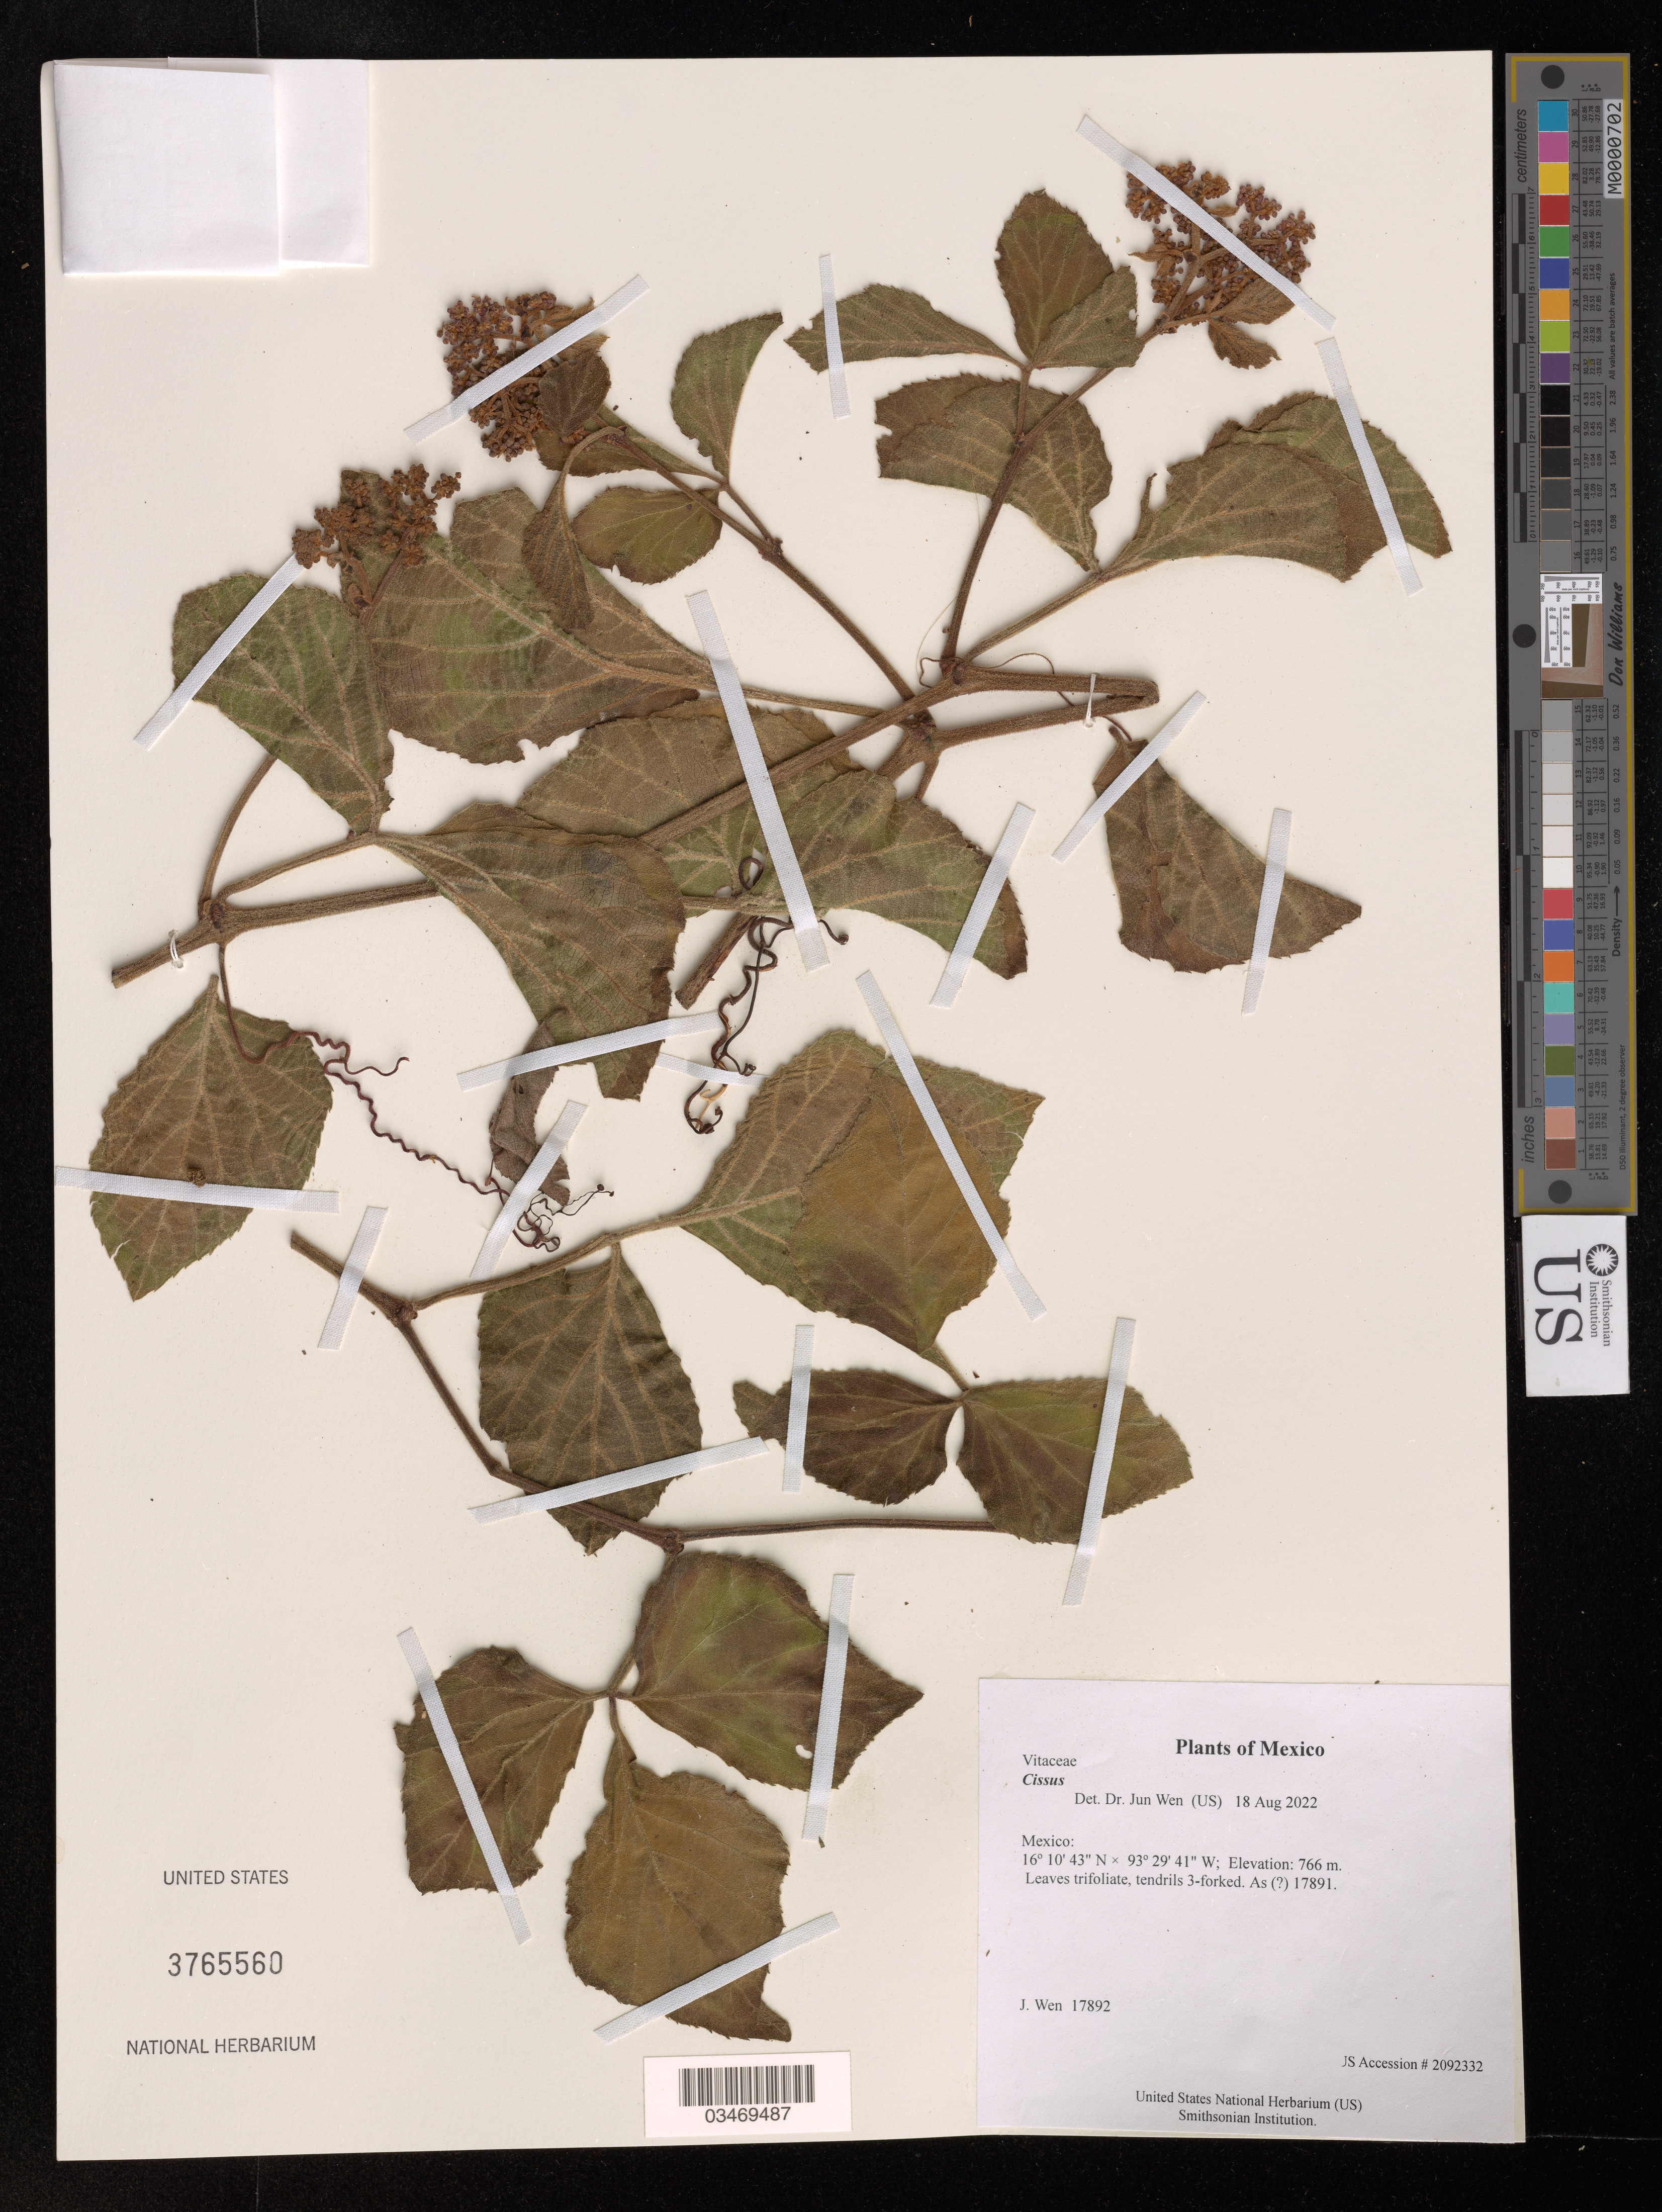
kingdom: Plantae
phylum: Tracheophyta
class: Magnoliopsida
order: Vitales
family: Vitaceae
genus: Cissus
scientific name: Cissus sp.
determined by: Wen, Jun, (BOT), Smithsonian Institution - National Museum of Natural History (UNITED STATES)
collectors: J. Wen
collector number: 17892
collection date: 2022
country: Mexico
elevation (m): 766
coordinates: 16 1043 N, 93 2941 W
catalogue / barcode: US 3765560